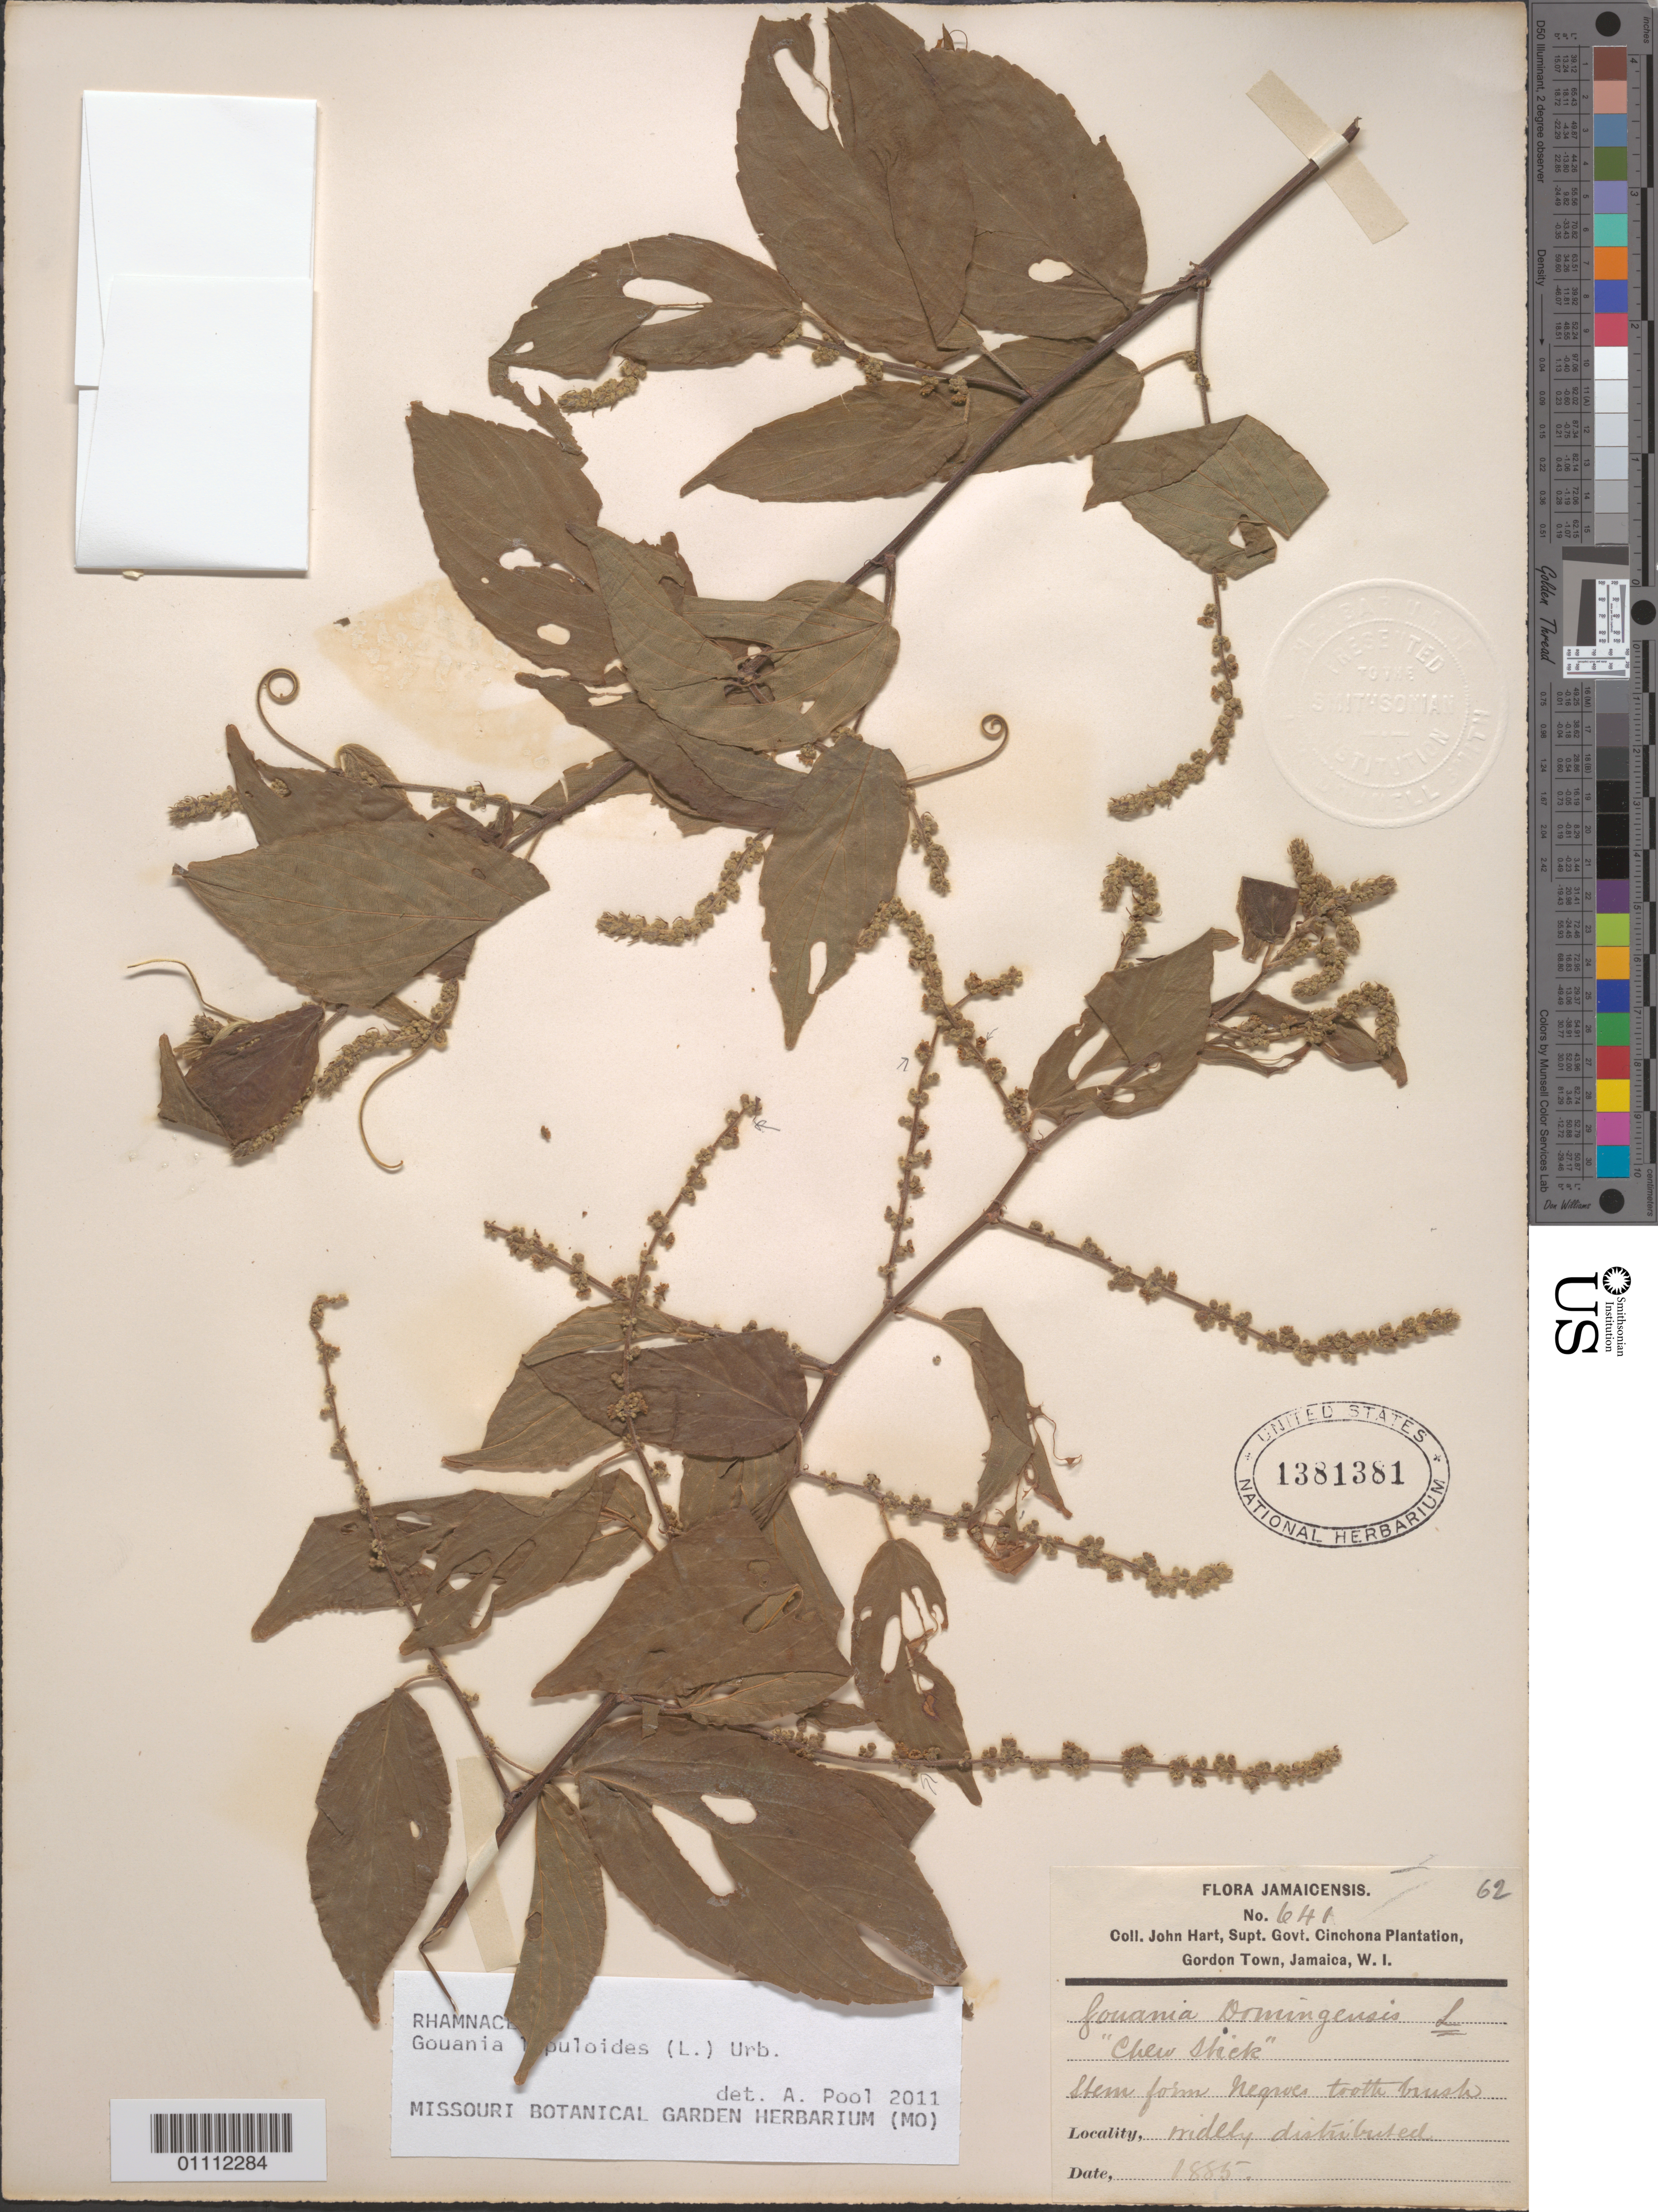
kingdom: Plantae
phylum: Tracheophyta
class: Magnoliopsida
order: Rosales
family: Rhamnaceae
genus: Gouania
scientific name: Gouania lupuloides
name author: (L.) Urb.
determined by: Pool, A., (MO), Missouri Botanical Garden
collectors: J. Hart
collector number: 641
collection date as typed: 1885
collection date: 1885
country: Jamaica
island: Jamaica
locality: Cinchona plantation, Gordon Town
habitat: Widely distributed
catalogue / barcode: US 1381381